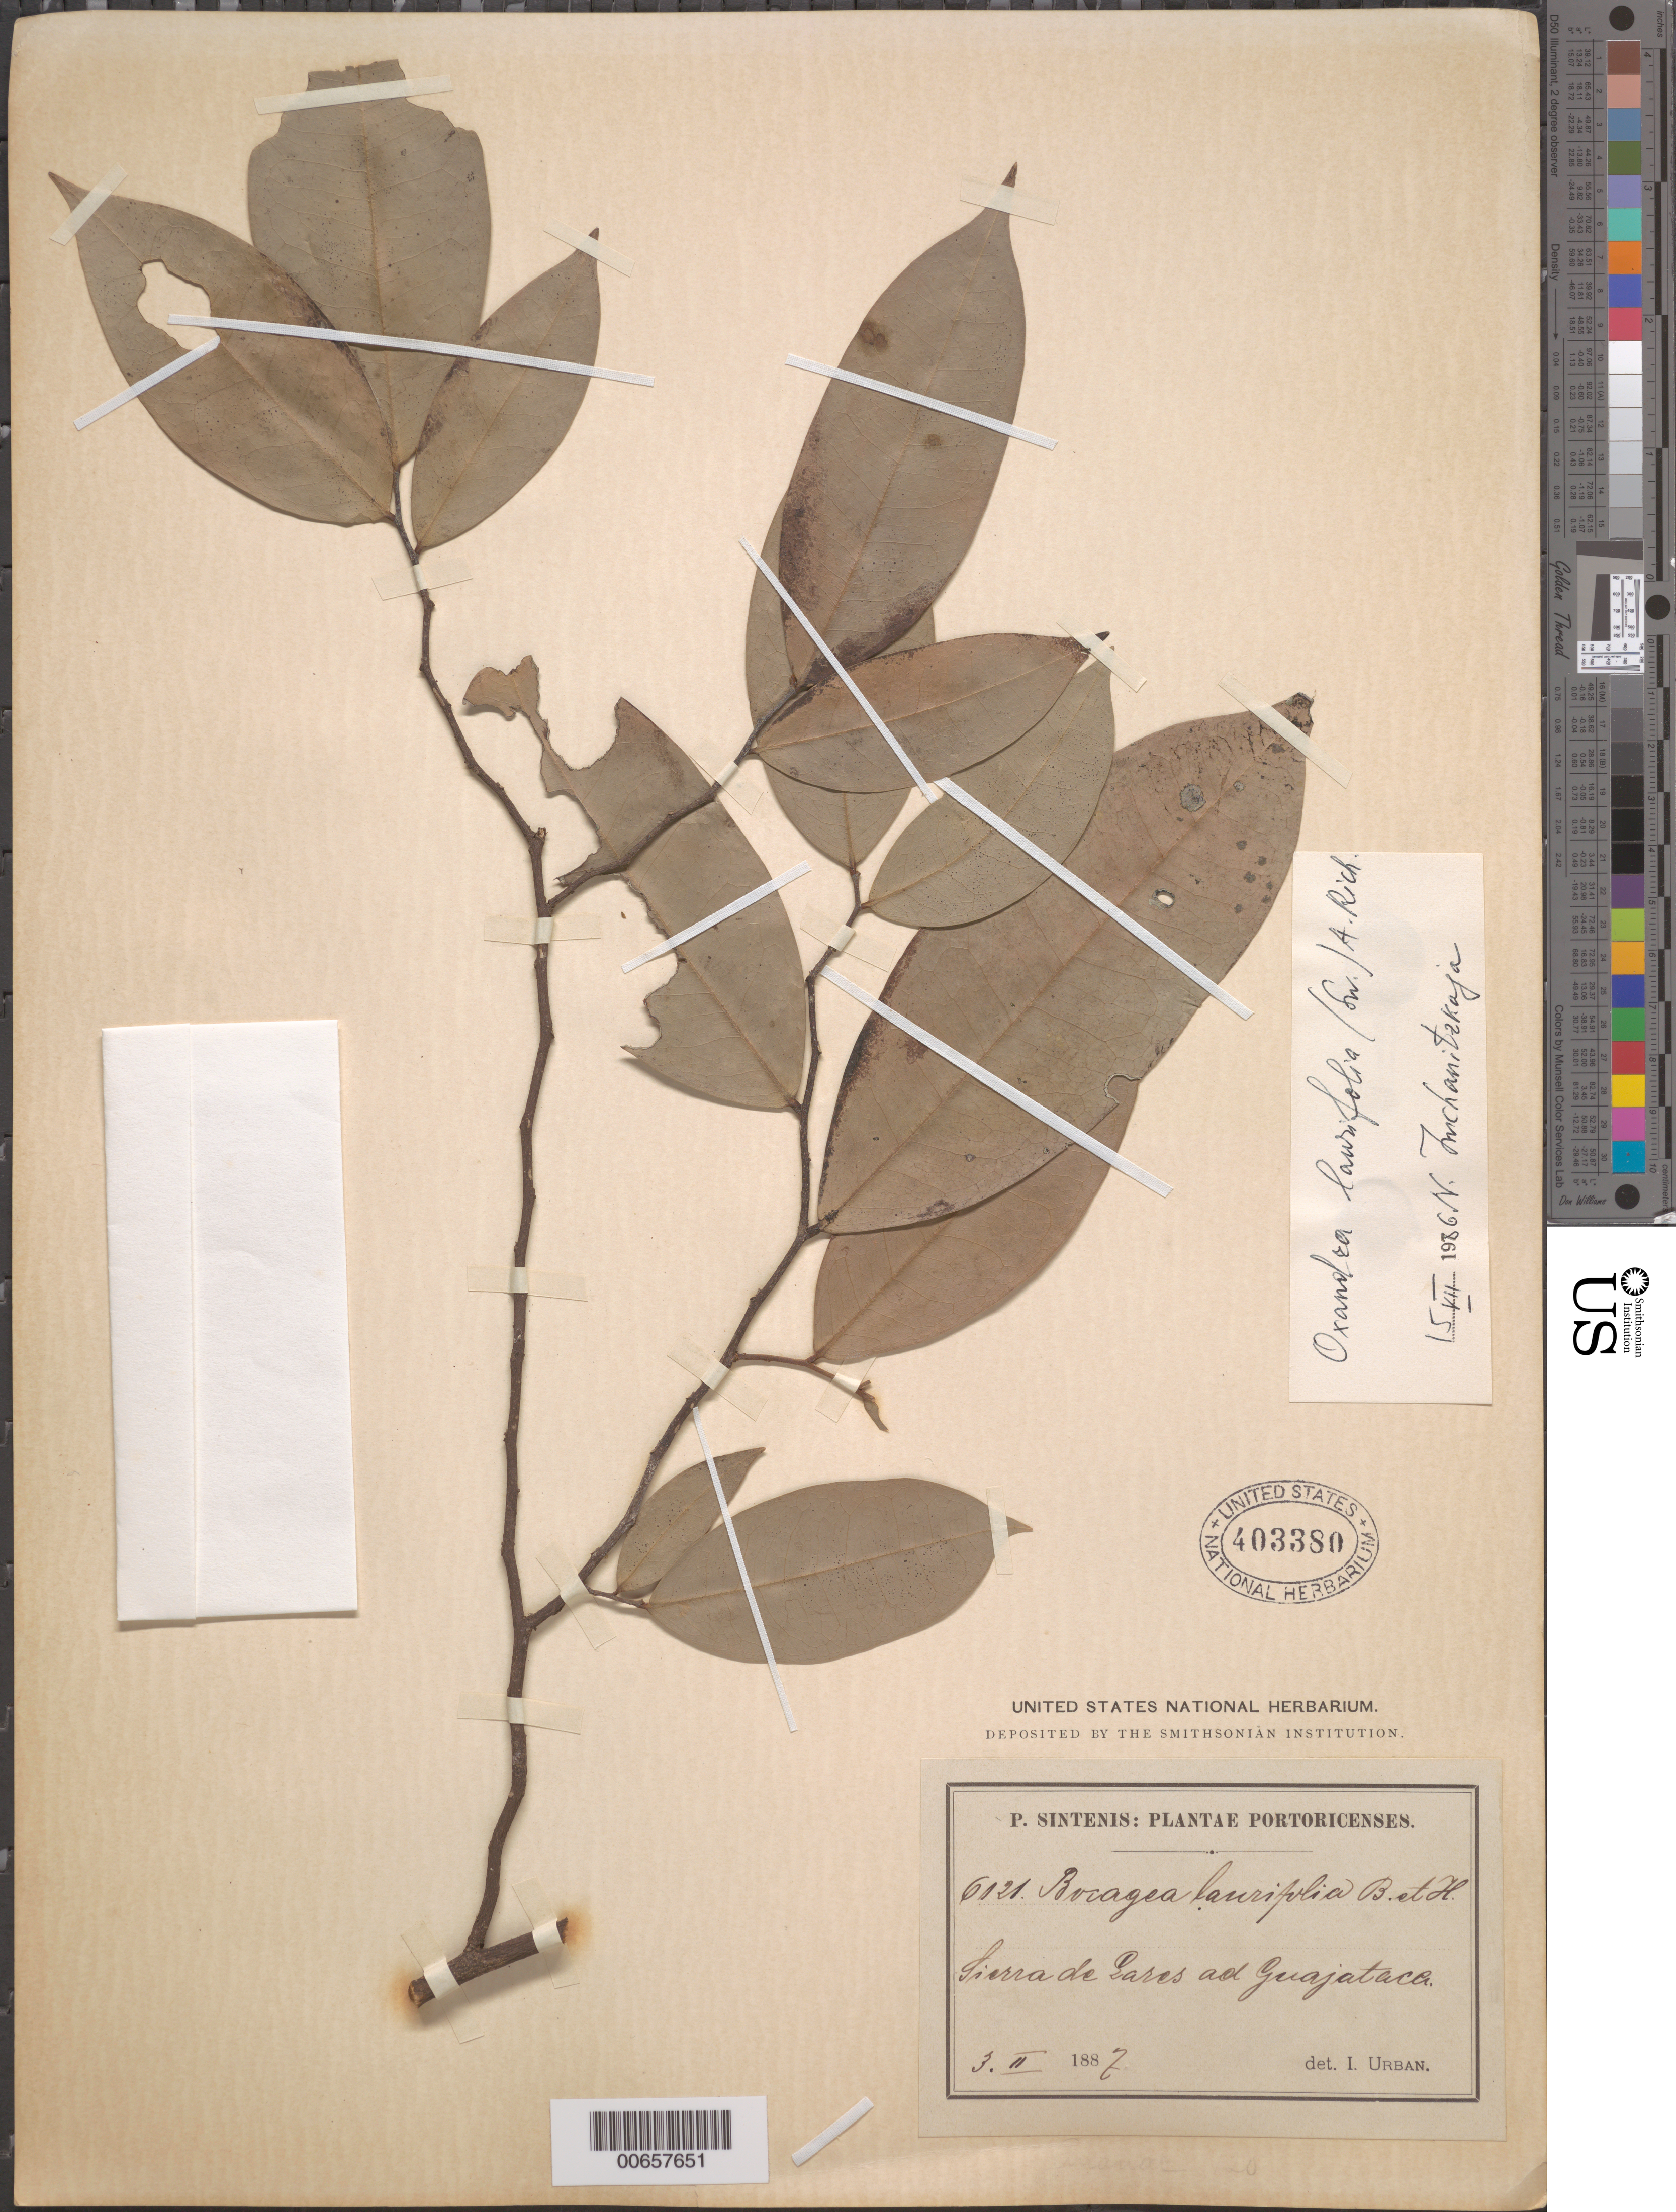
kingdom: Plantae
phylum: Tracheophyta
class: Magnoliopsida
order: Magnoliales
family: Annonaceae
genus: Oxandra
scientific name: Oxandra laurifolia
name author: (Sw.) A. Rich.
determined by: McChanitzkaja, N.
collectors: P. Sintenis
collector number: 6021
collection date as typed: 03 Feb 1887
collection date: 1887-02-03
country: Puerto Rico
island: Greater Antilles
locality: Sierra de Lares ad Guajataca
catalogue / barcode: US 403380